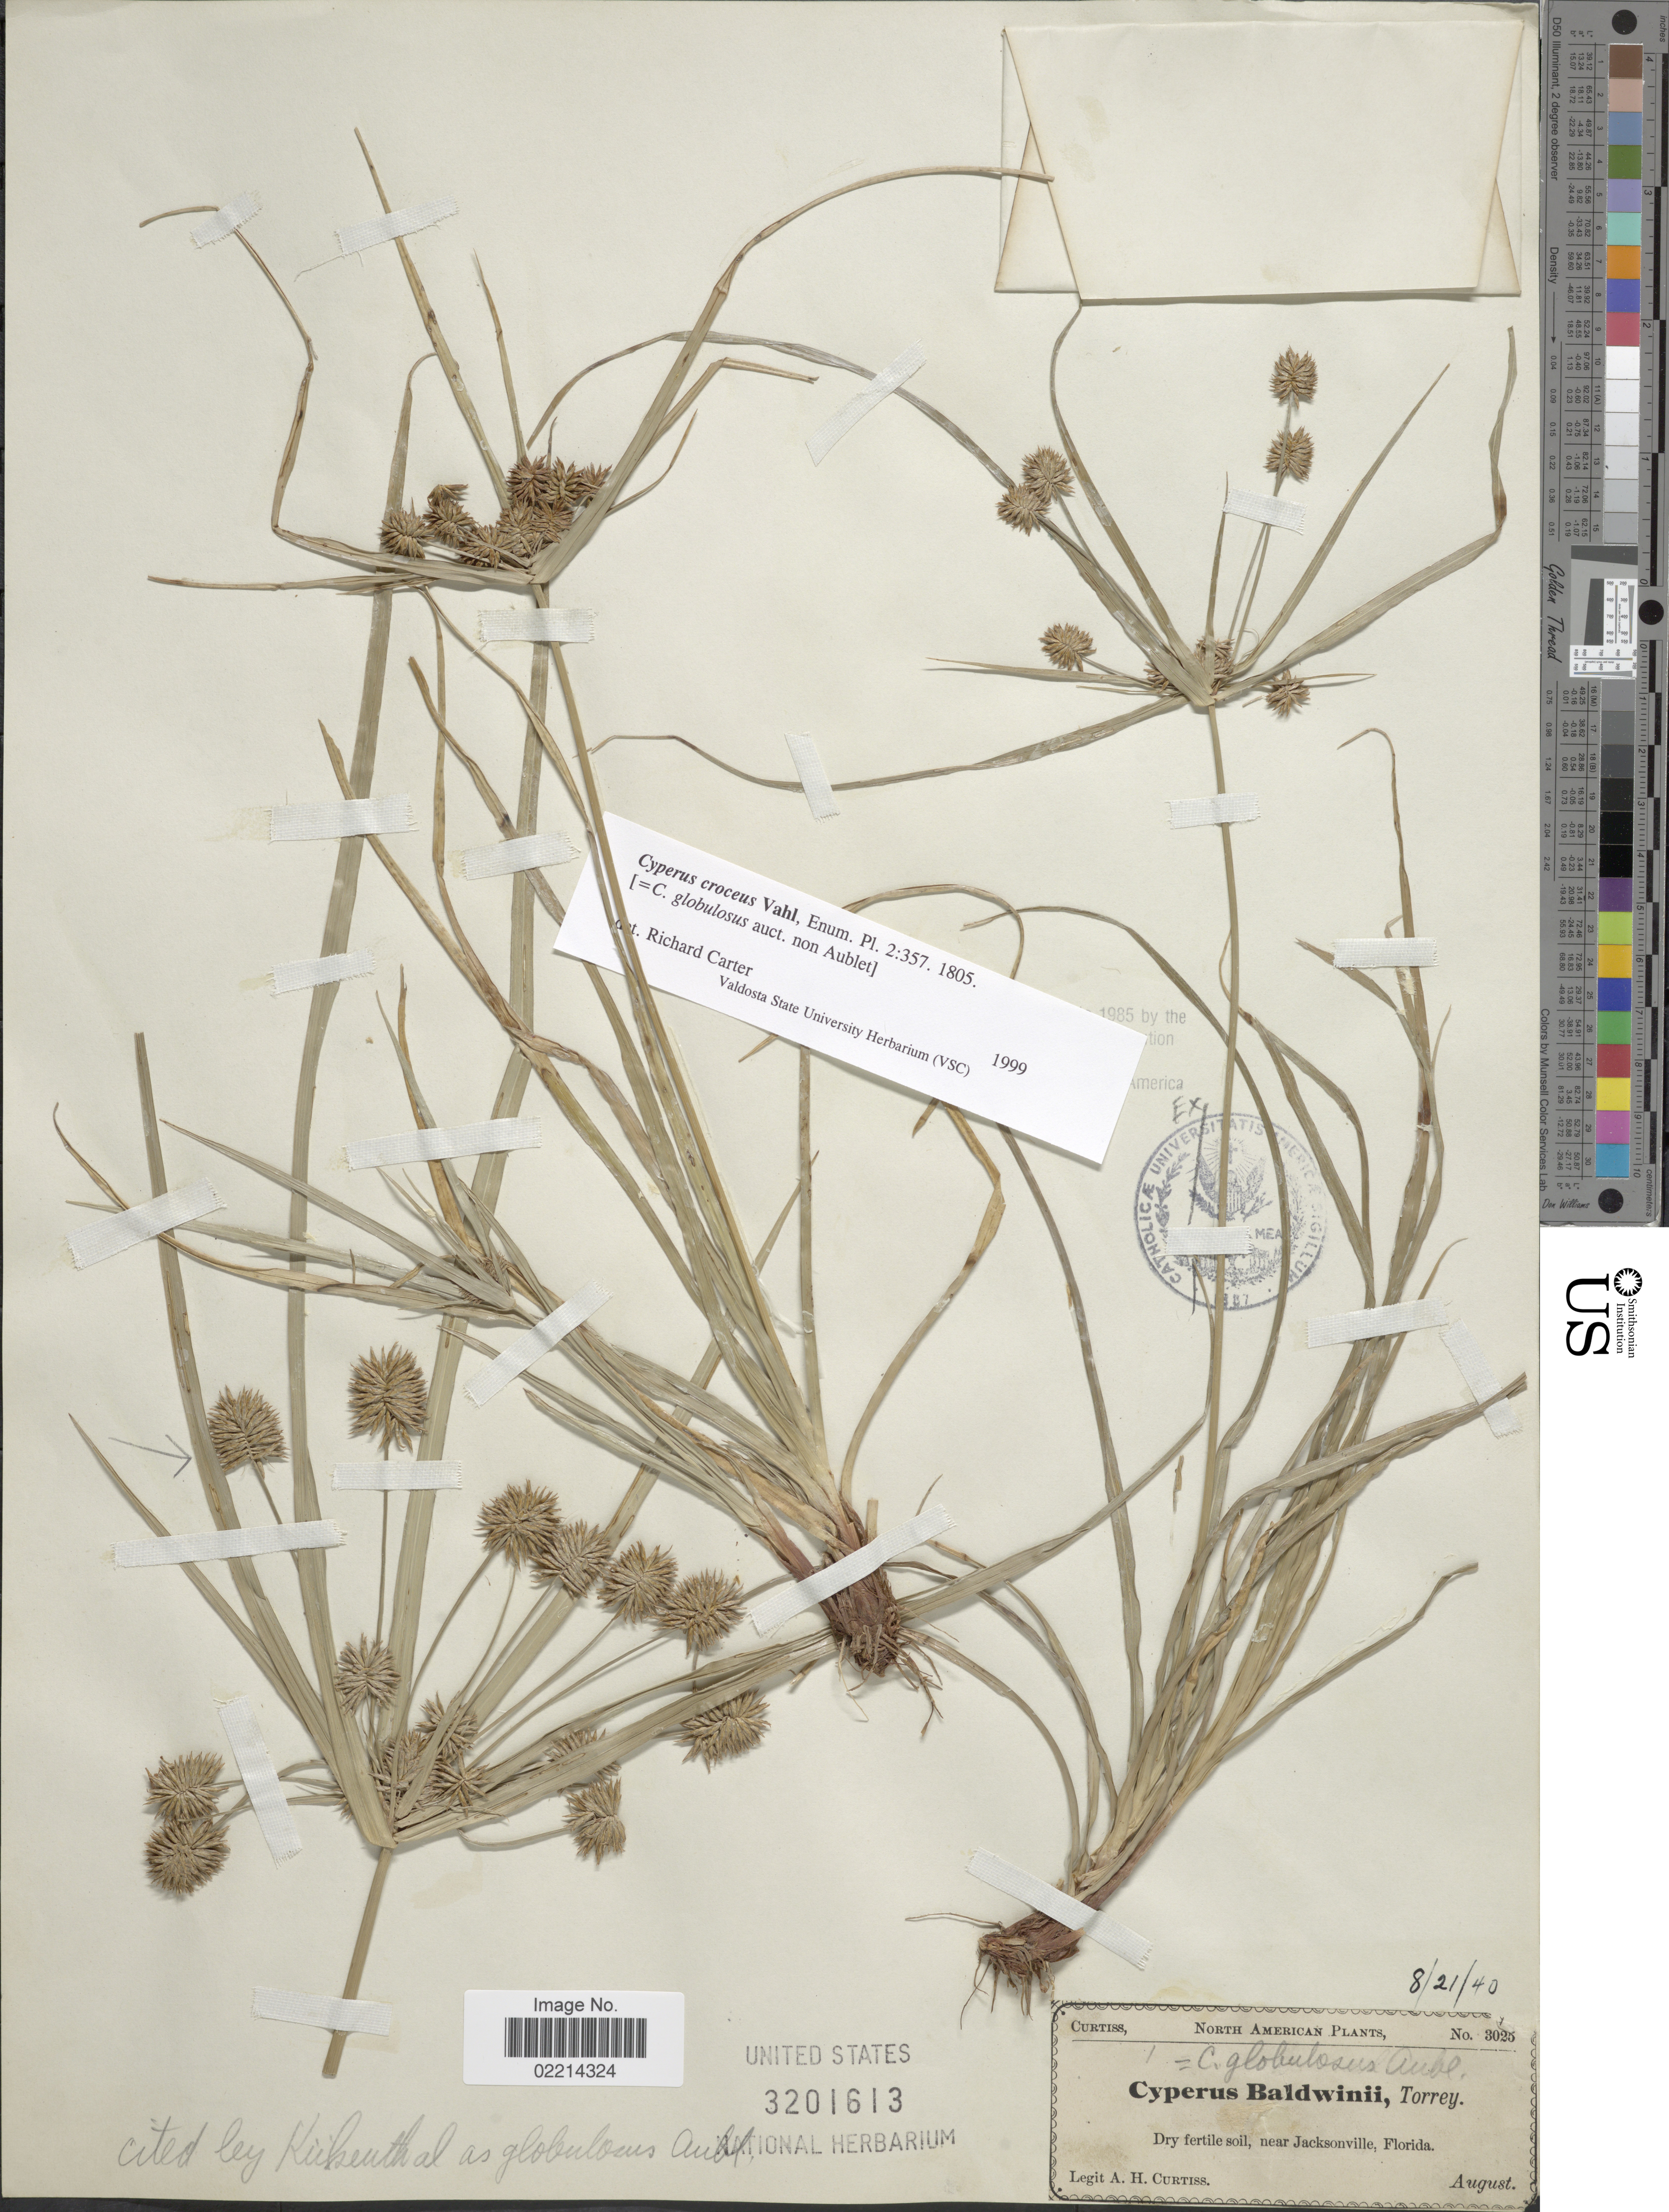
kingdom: Plantae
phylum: Tracheophyta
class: Liliopsida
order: Poales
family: Cyperaceae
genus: Cyperus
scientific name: Cyperus croceus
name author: Vahl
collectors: A. H. Curtiss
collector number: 3025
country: United States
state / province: Florida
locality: Dry fertile soil, near Jacksonville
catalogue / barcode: US 3201613